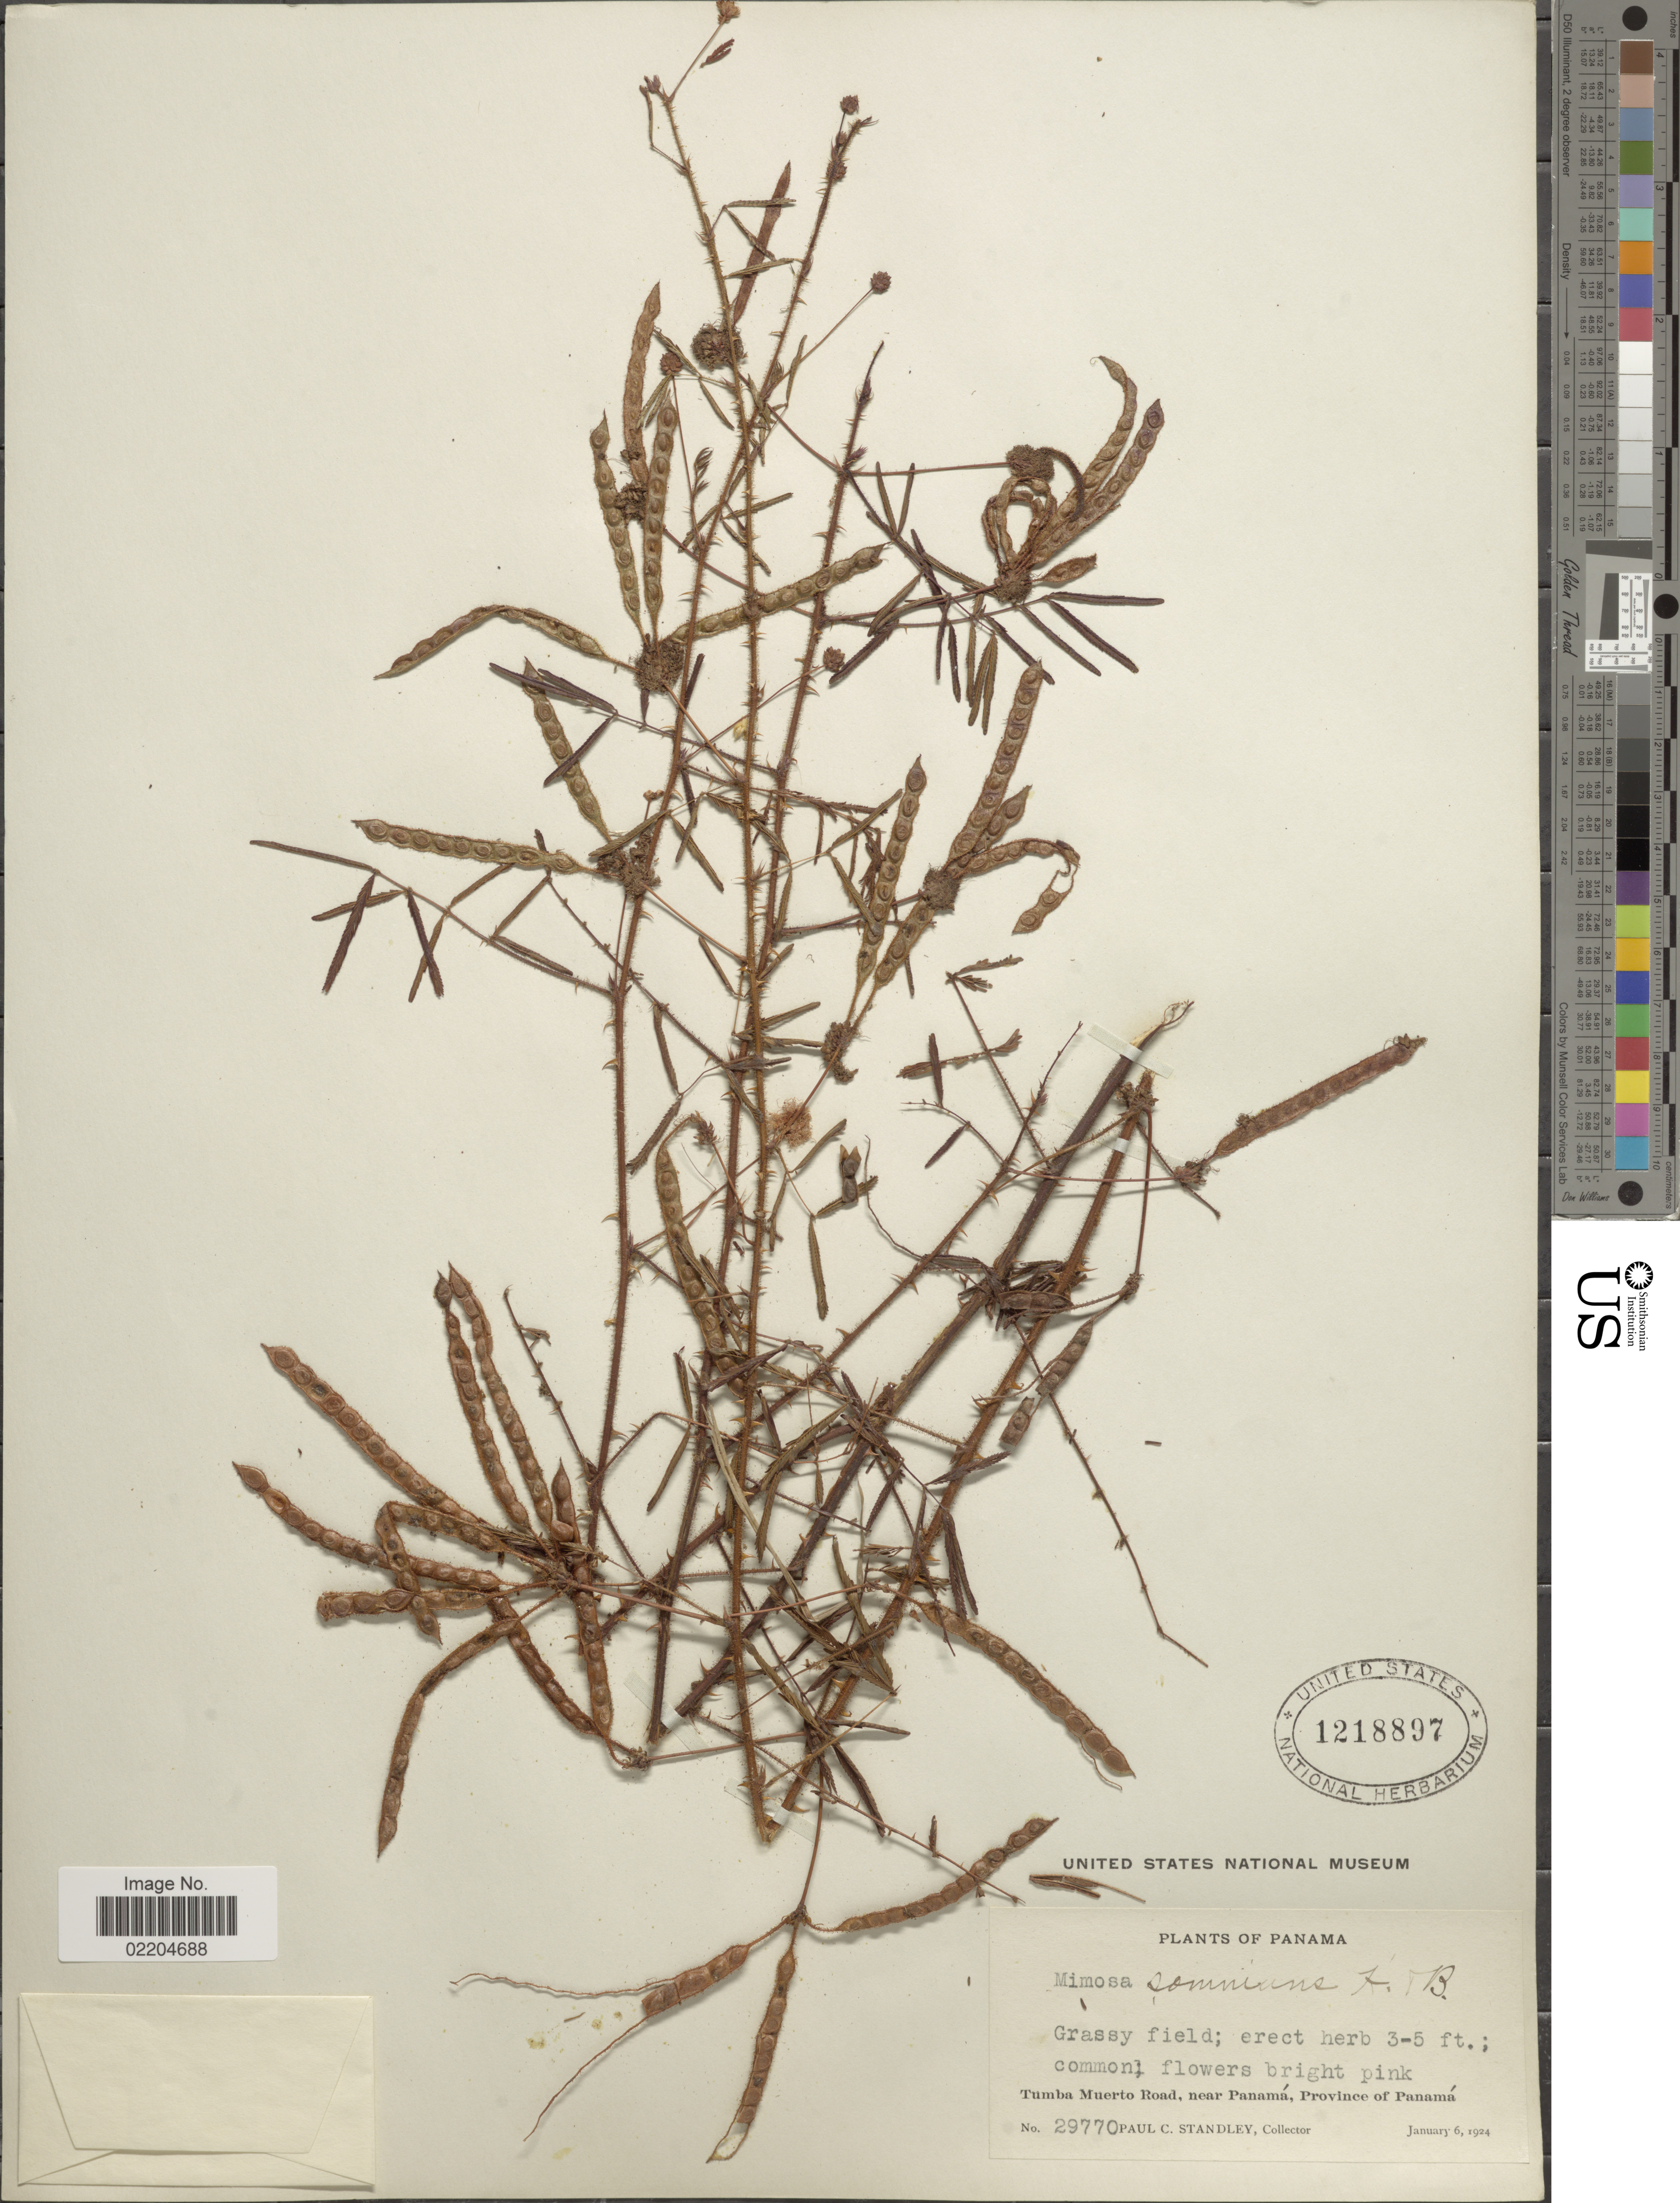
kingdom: Plantae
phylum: Tracheophyta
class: Magnoliopsida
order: Fabales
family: Fabaceae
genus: Mimosa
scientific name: Mimosa somnians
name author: Humb. & Bonpl. ex Willd.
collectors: P. C. Standley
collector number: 29770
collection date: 1924-01-06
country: Panama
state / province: Panamá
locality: Tumba Muerto Road, near Panama, Province of Panama.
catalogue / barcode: US 1218897